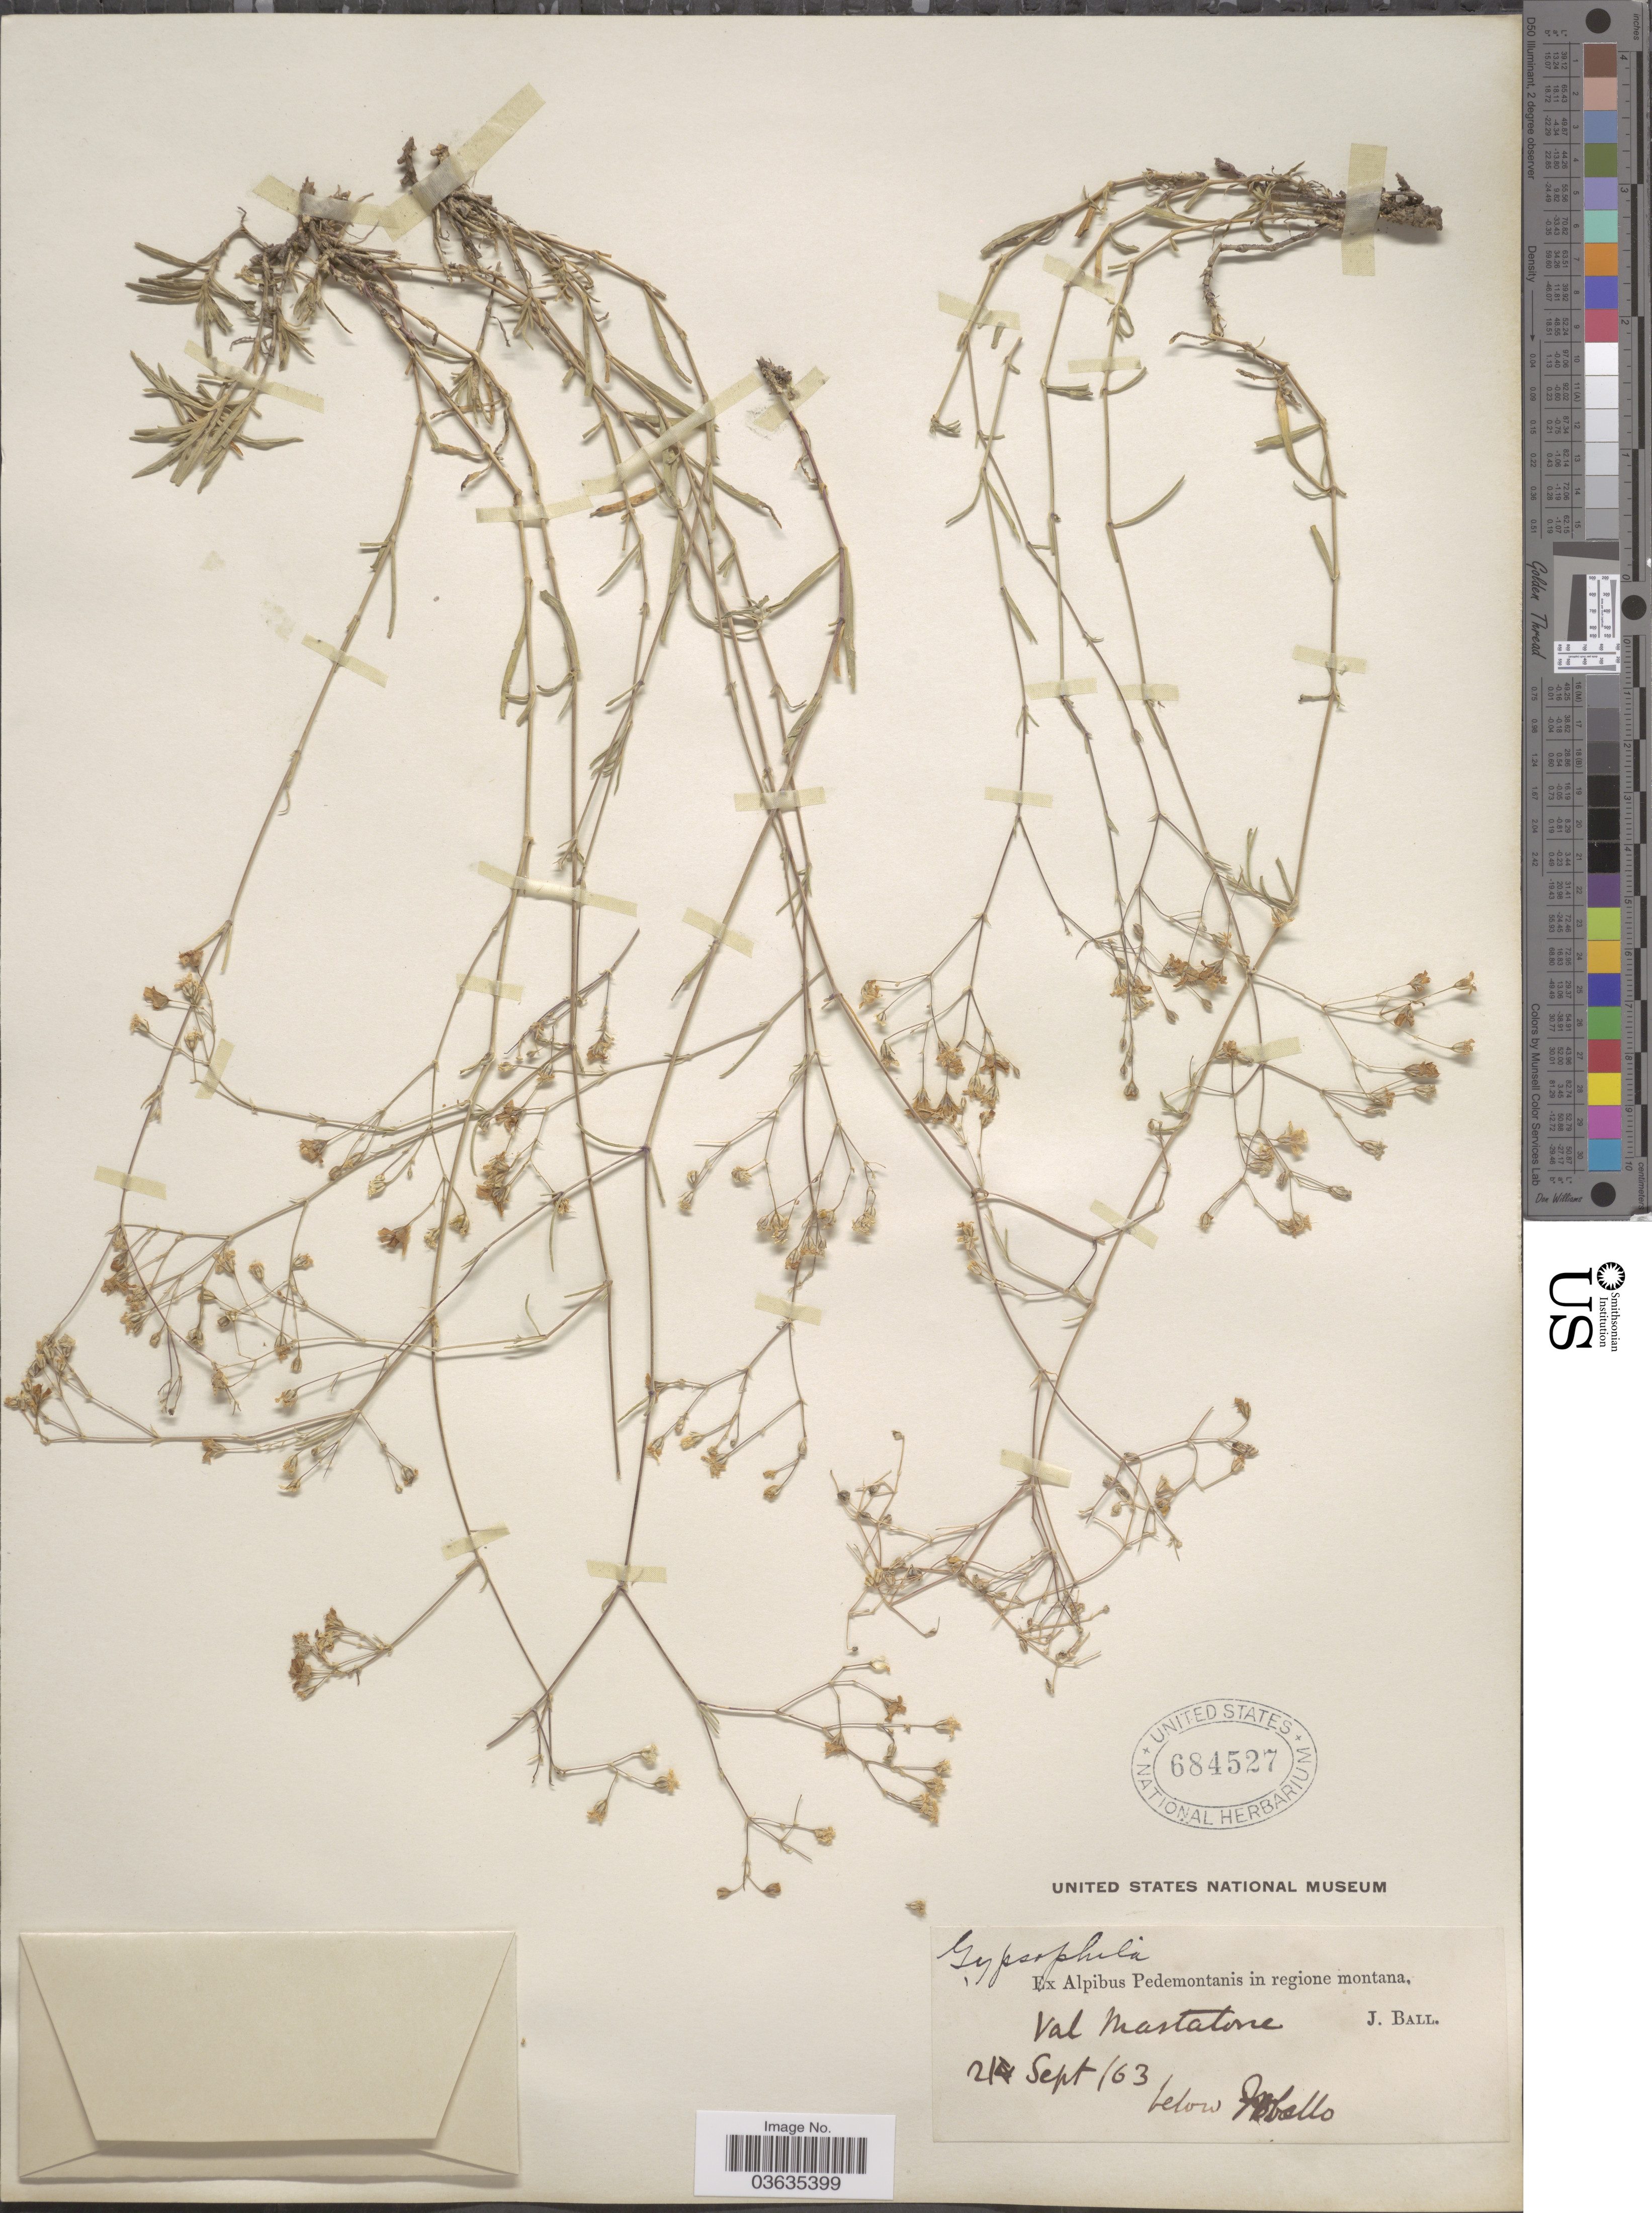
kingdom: Plantae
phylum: Tracheophyta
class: Magnoliopsida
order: Caryophyllales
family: Caryophyllaceae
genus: Gypsophila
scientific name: Gypsophila sp.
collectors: J. Ball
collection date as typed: Transcribed d/m/y: 21/9/63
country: Italy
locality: Ex Alpibus Pedemontanis in regione montana. Val Mastalone below Fobello.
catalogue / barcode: US 684527